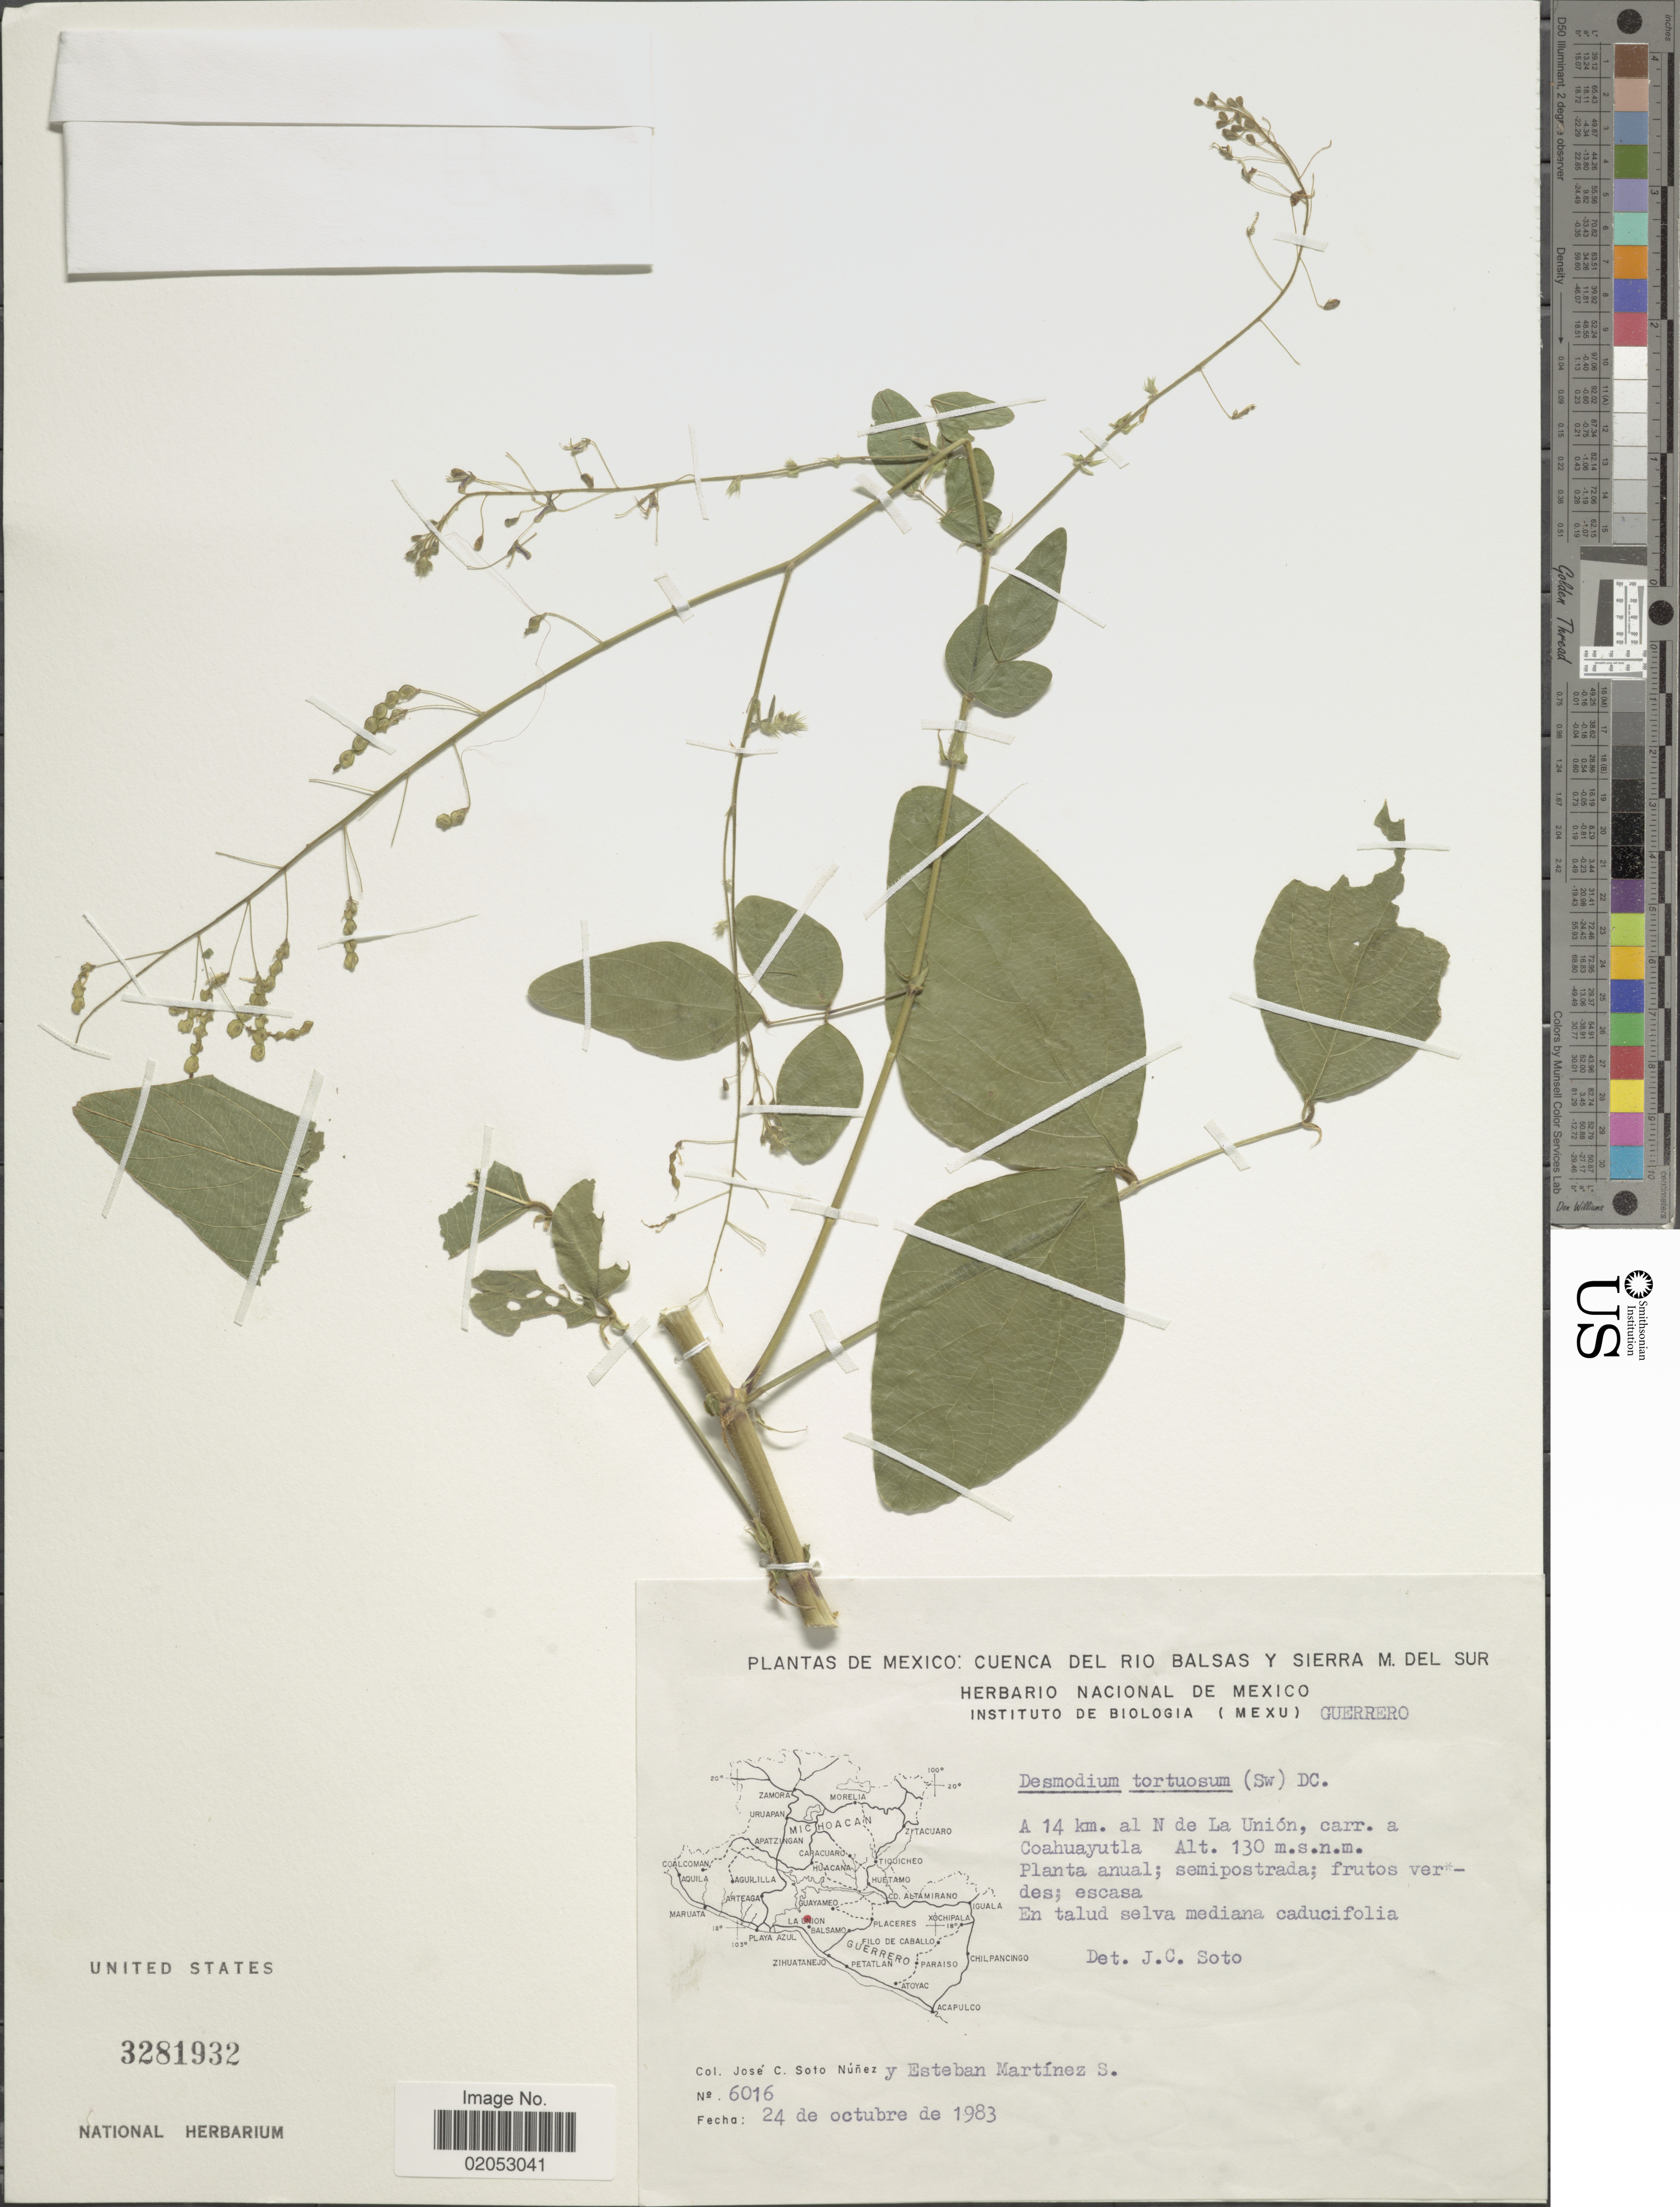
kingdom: Plantae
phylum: Tracheophyta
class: Magnoliopsida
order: Fabales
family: Fabaceae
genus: Desmodium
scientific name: Desmodium tortuosum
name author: (Sw.) DC.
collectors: J. Soto & E. M. Martínez S.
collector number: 6016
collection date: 1983-10-24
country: Mexico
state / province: Guerrero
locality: Cuenca del Rio Balsas y Sierra M. del Sur. A 14 km. al N de La Unión carr. a Coahuayutla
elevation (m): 130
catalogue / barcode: US 3281932